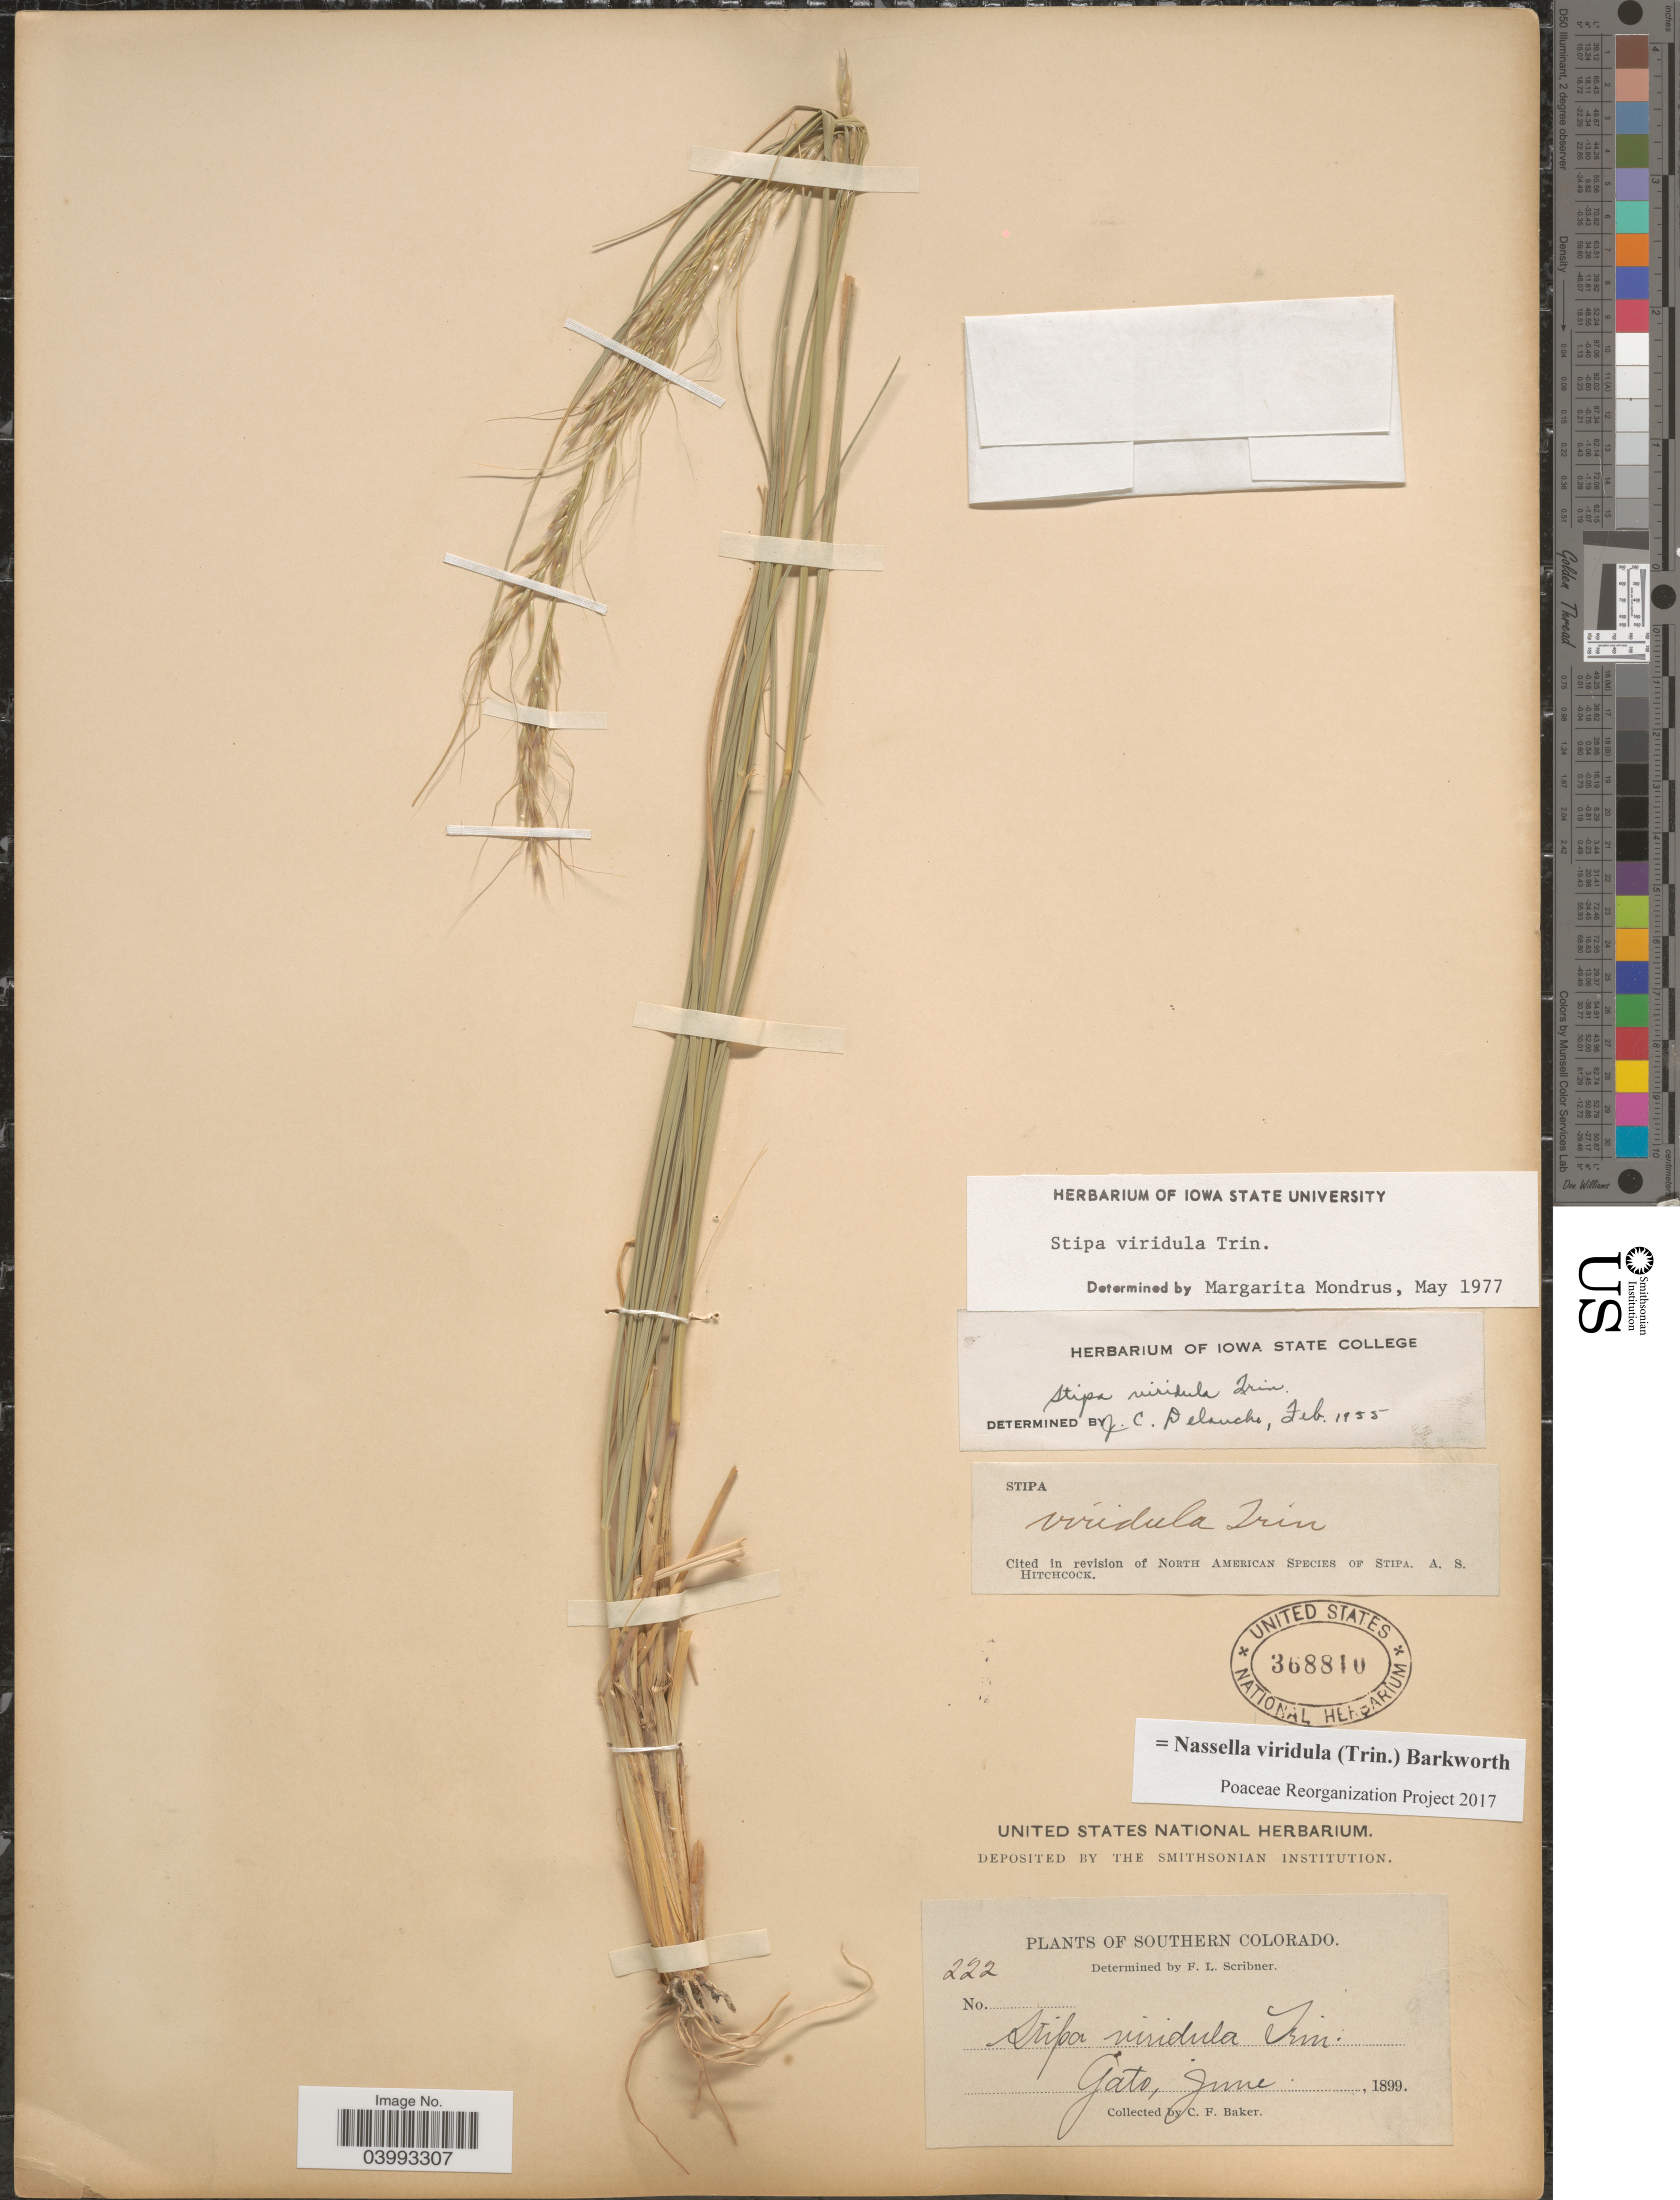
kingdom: Plantae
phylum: Tracheophyta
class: Liliopsida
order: Poales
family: Poaceae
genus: Nassella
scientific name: Nassella viridula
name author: (Trin.) Barkworth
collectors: C. F. Baker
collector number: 222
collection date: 1899-06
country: United States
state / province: Colorado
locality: Southern Colorado. Gato.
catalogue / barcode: US 368810